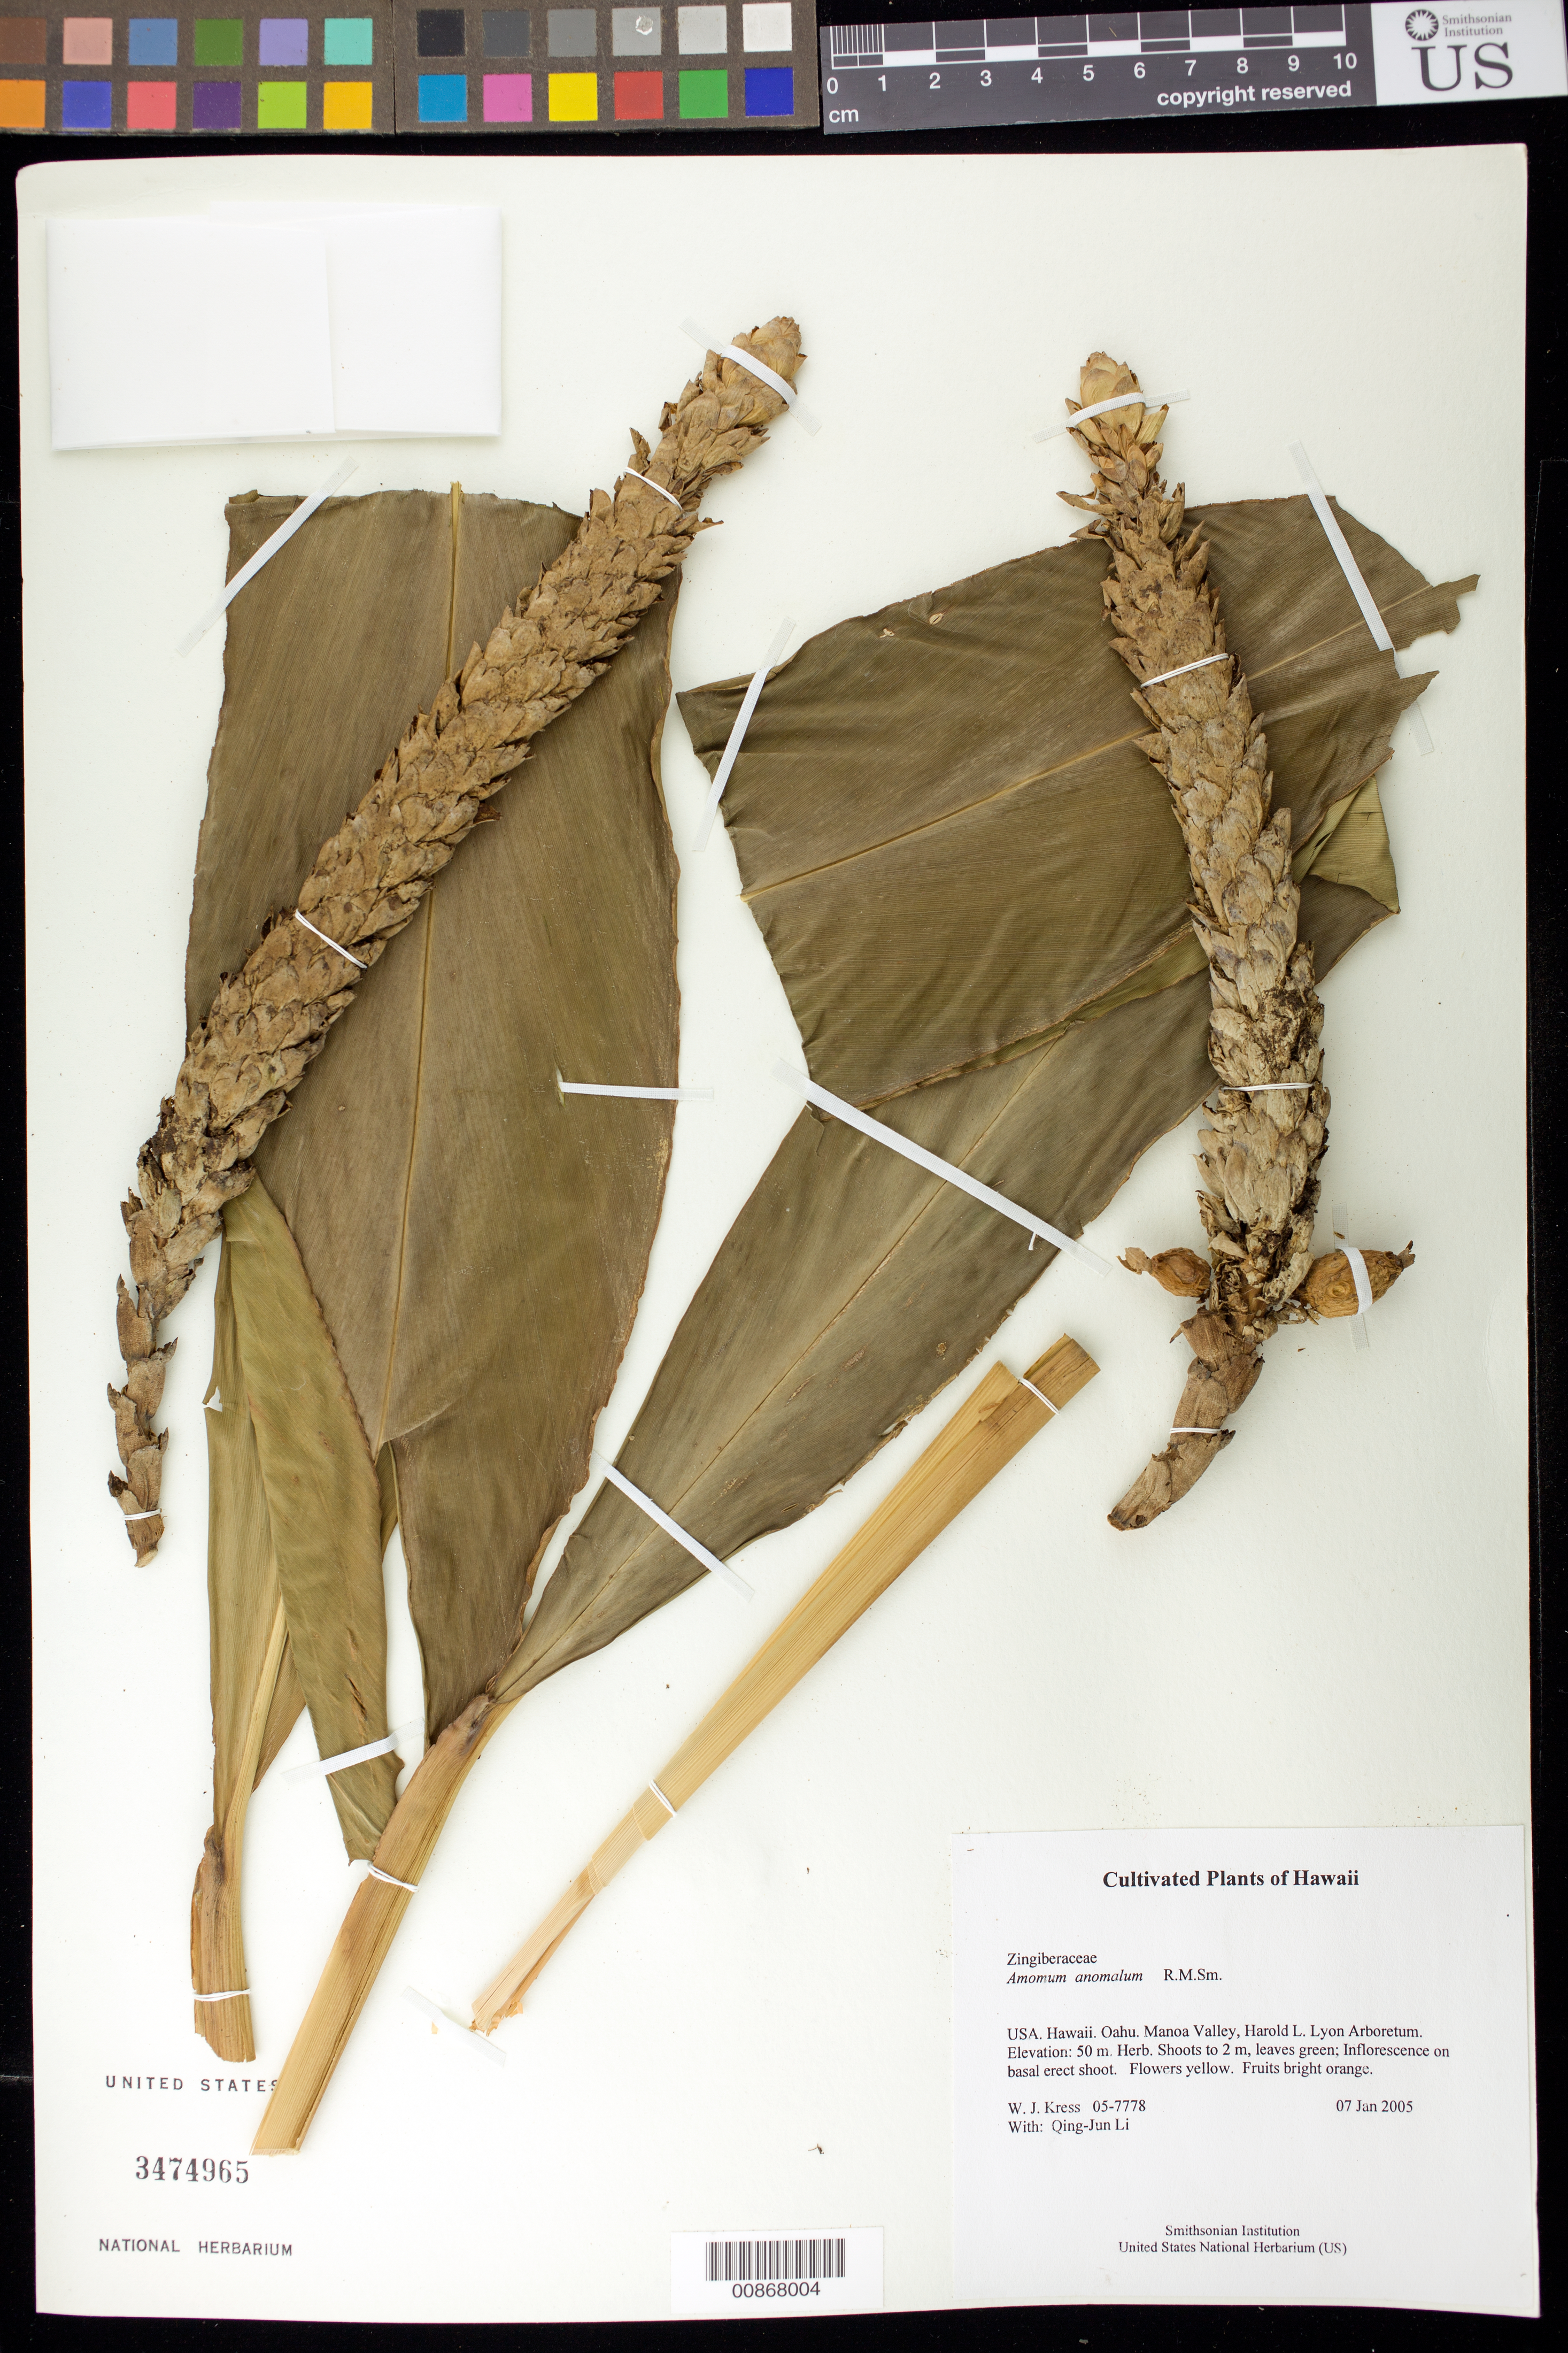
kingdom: Plantae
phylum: Tracheophyta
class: Liliopsida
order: Zingiberales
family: Zingiberaceae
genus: Amomum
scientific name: Amomum anomalum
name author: R.W. Sm.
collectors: W. J. Kress & Q. J. Li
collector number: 05-7778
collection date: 2005-01-07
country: United States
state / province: Hawaii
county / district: Honolulu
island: Oahu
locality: Manoa Valley, Harold L. Lyon Arboretum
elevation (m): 50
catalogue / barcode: US 3474965